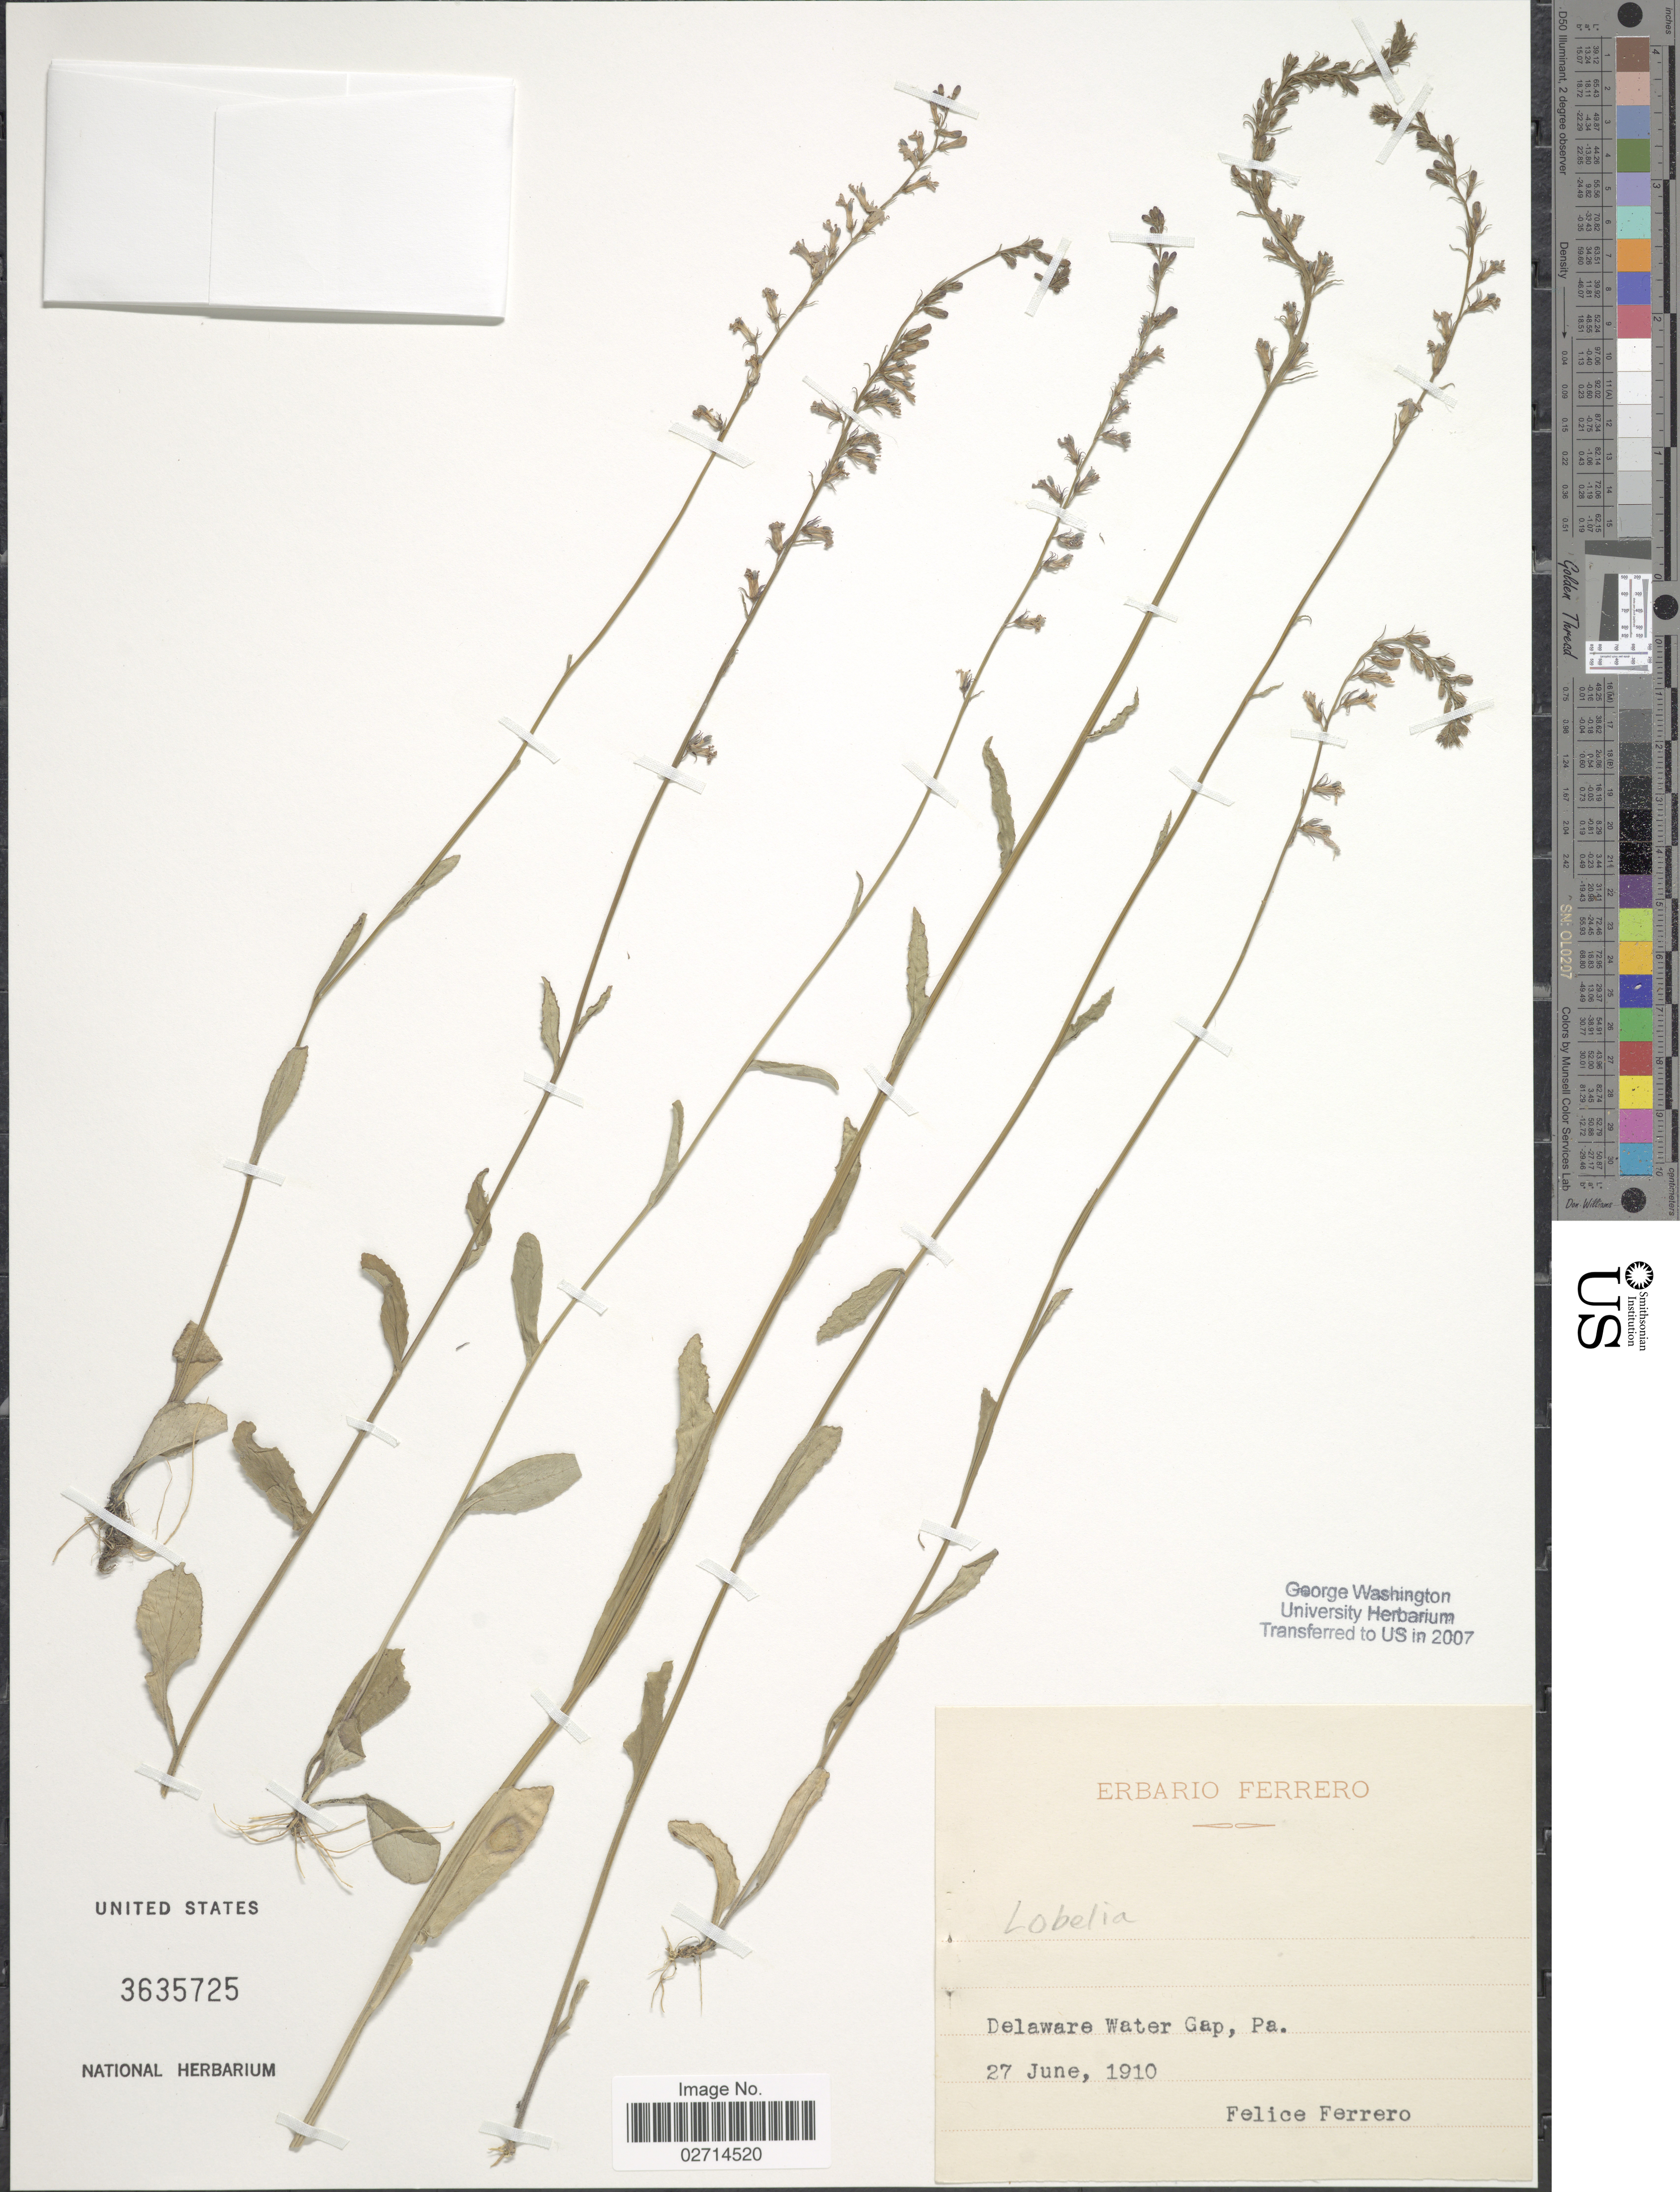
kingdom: Plantae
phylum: Tracheophyta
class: Magnoliopsida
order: Asterales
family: Campanulaceae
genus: Lobelia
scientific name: Lobelia sp.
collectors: F. Ferrero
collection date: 1910-06-27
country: United States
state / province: Pennsylvania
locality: Delaware Water Gap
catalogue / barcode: US 3635725